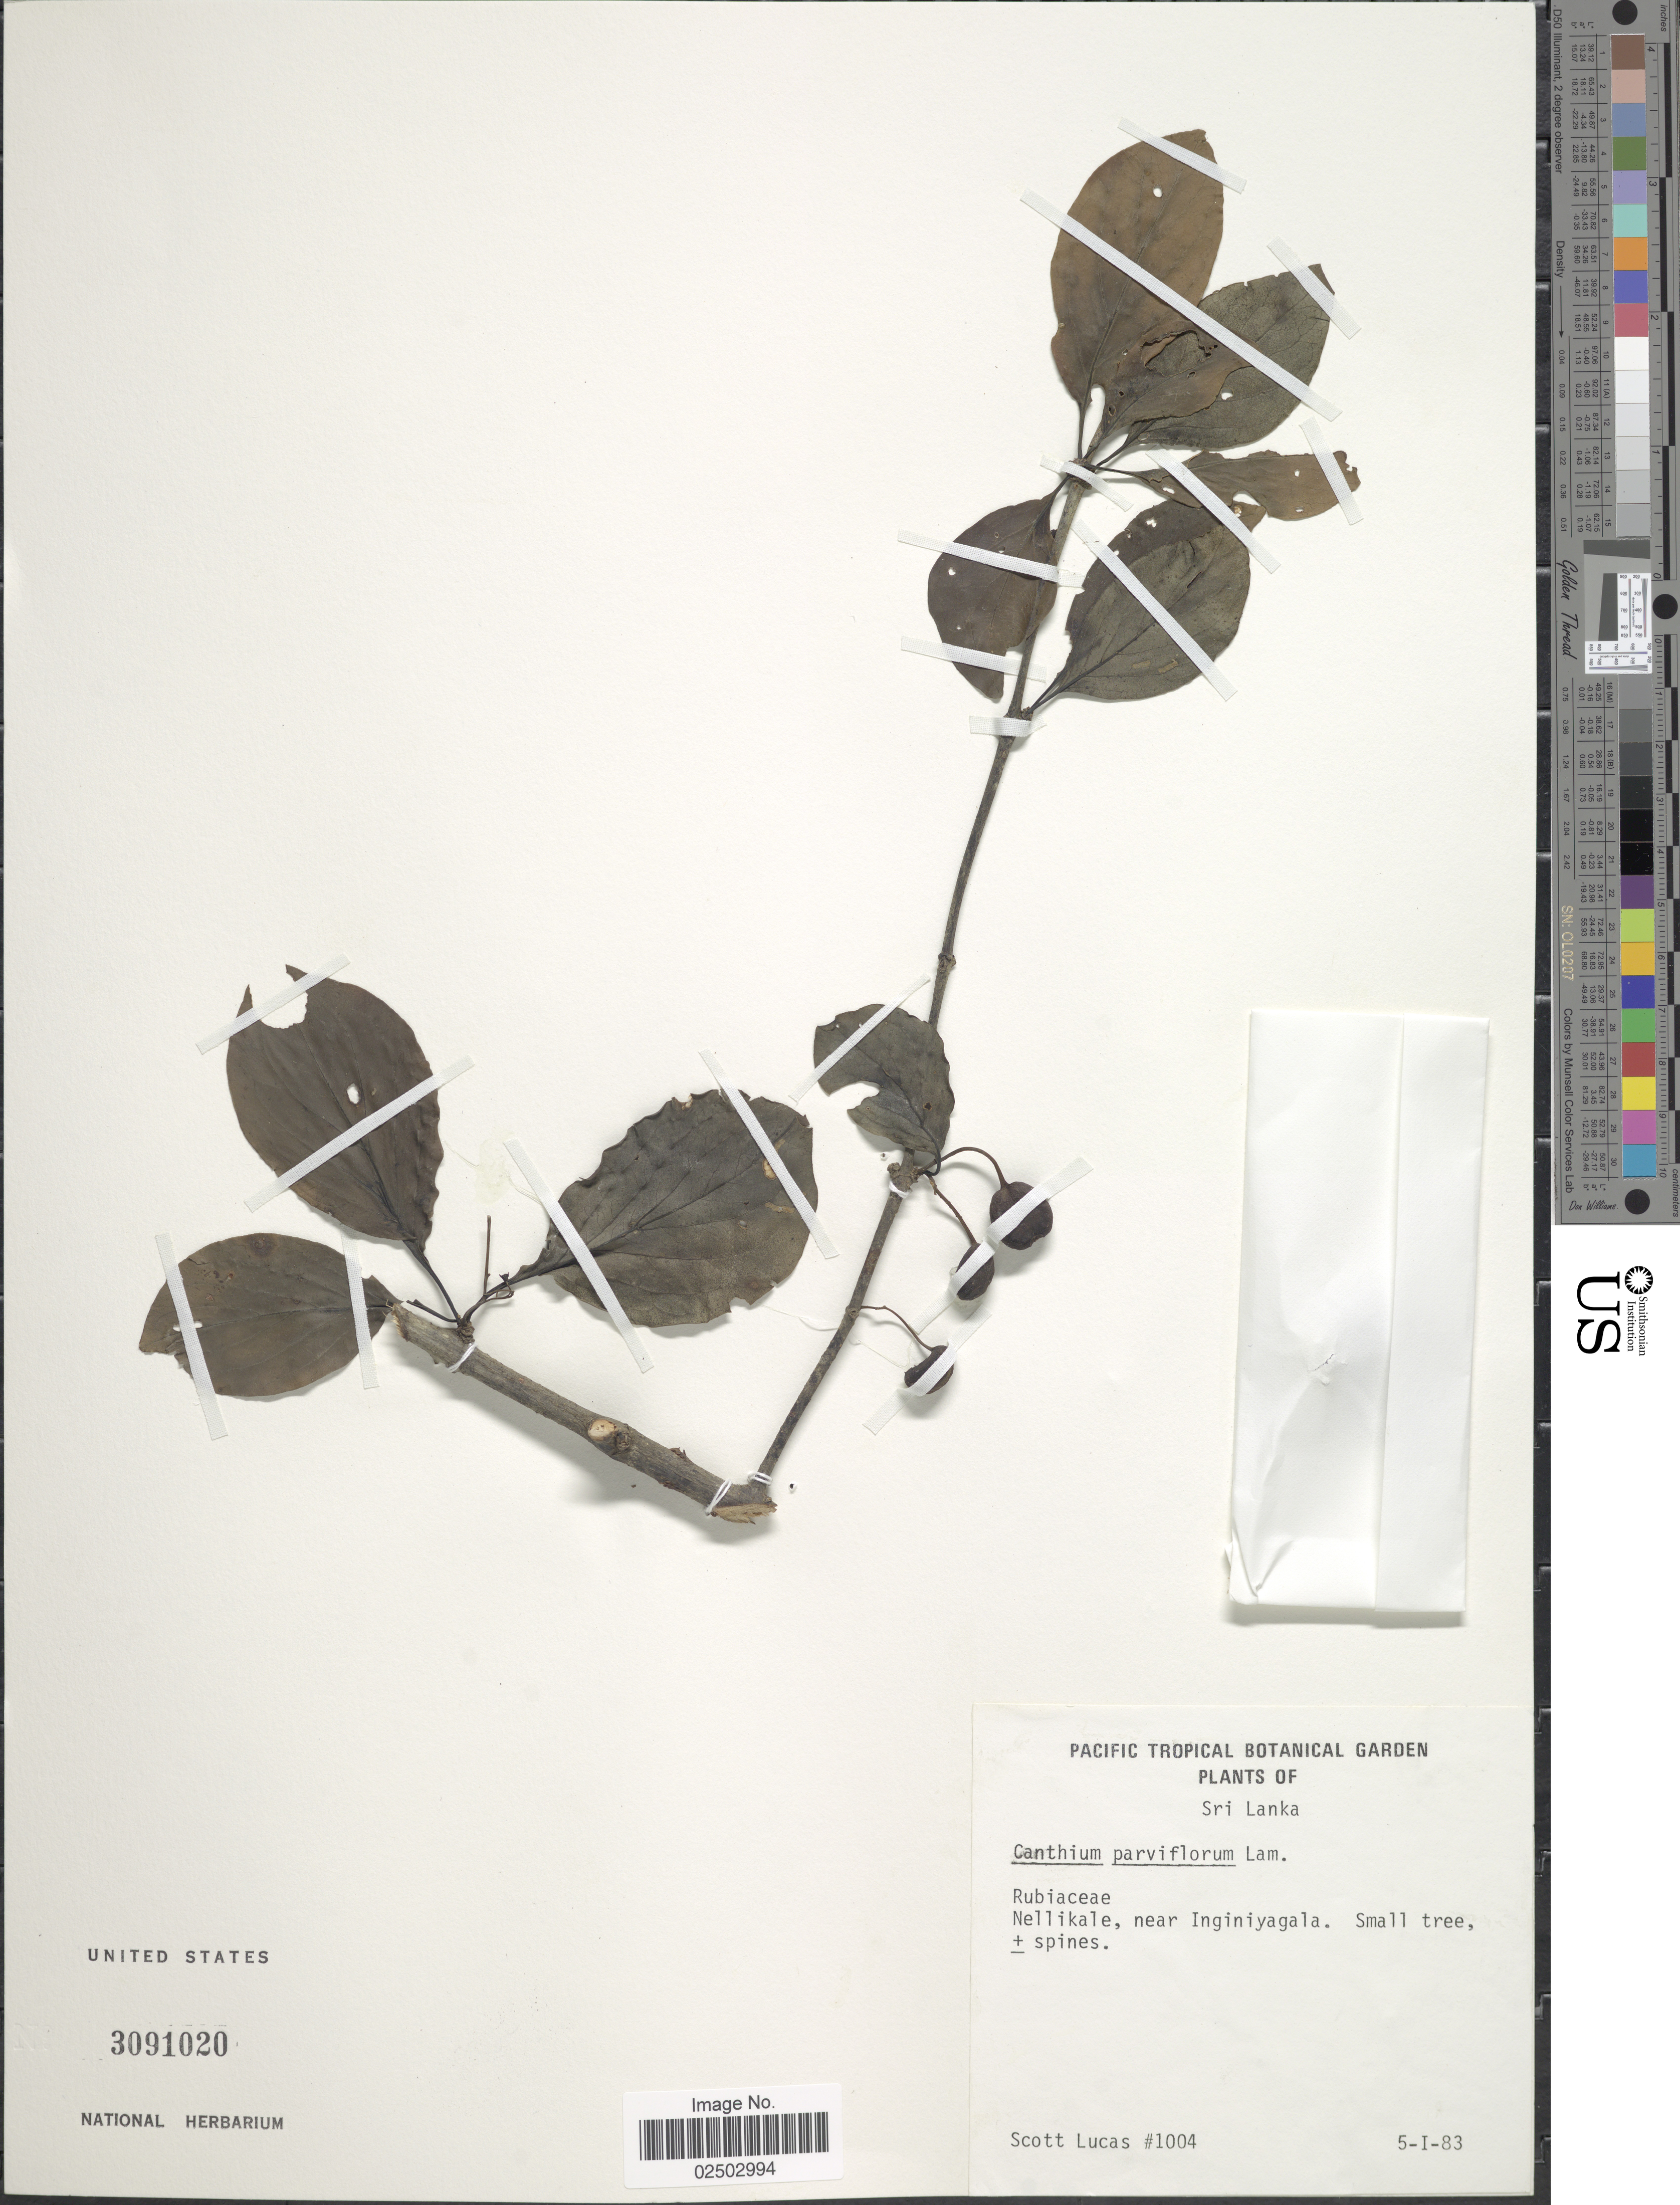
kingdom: Plantae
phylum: Tracheophyta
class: Magnoliopsida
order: Gentianales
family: Rubiaceae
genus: Canthium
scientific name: Canthium parviflorum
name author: Lam.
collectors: S. Lucas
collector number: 1004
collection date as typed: Transcribed d/m/y: 5/1/83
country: Sri Lanka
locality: Nellikale, near Inginiyagala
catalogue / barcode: US 3091020